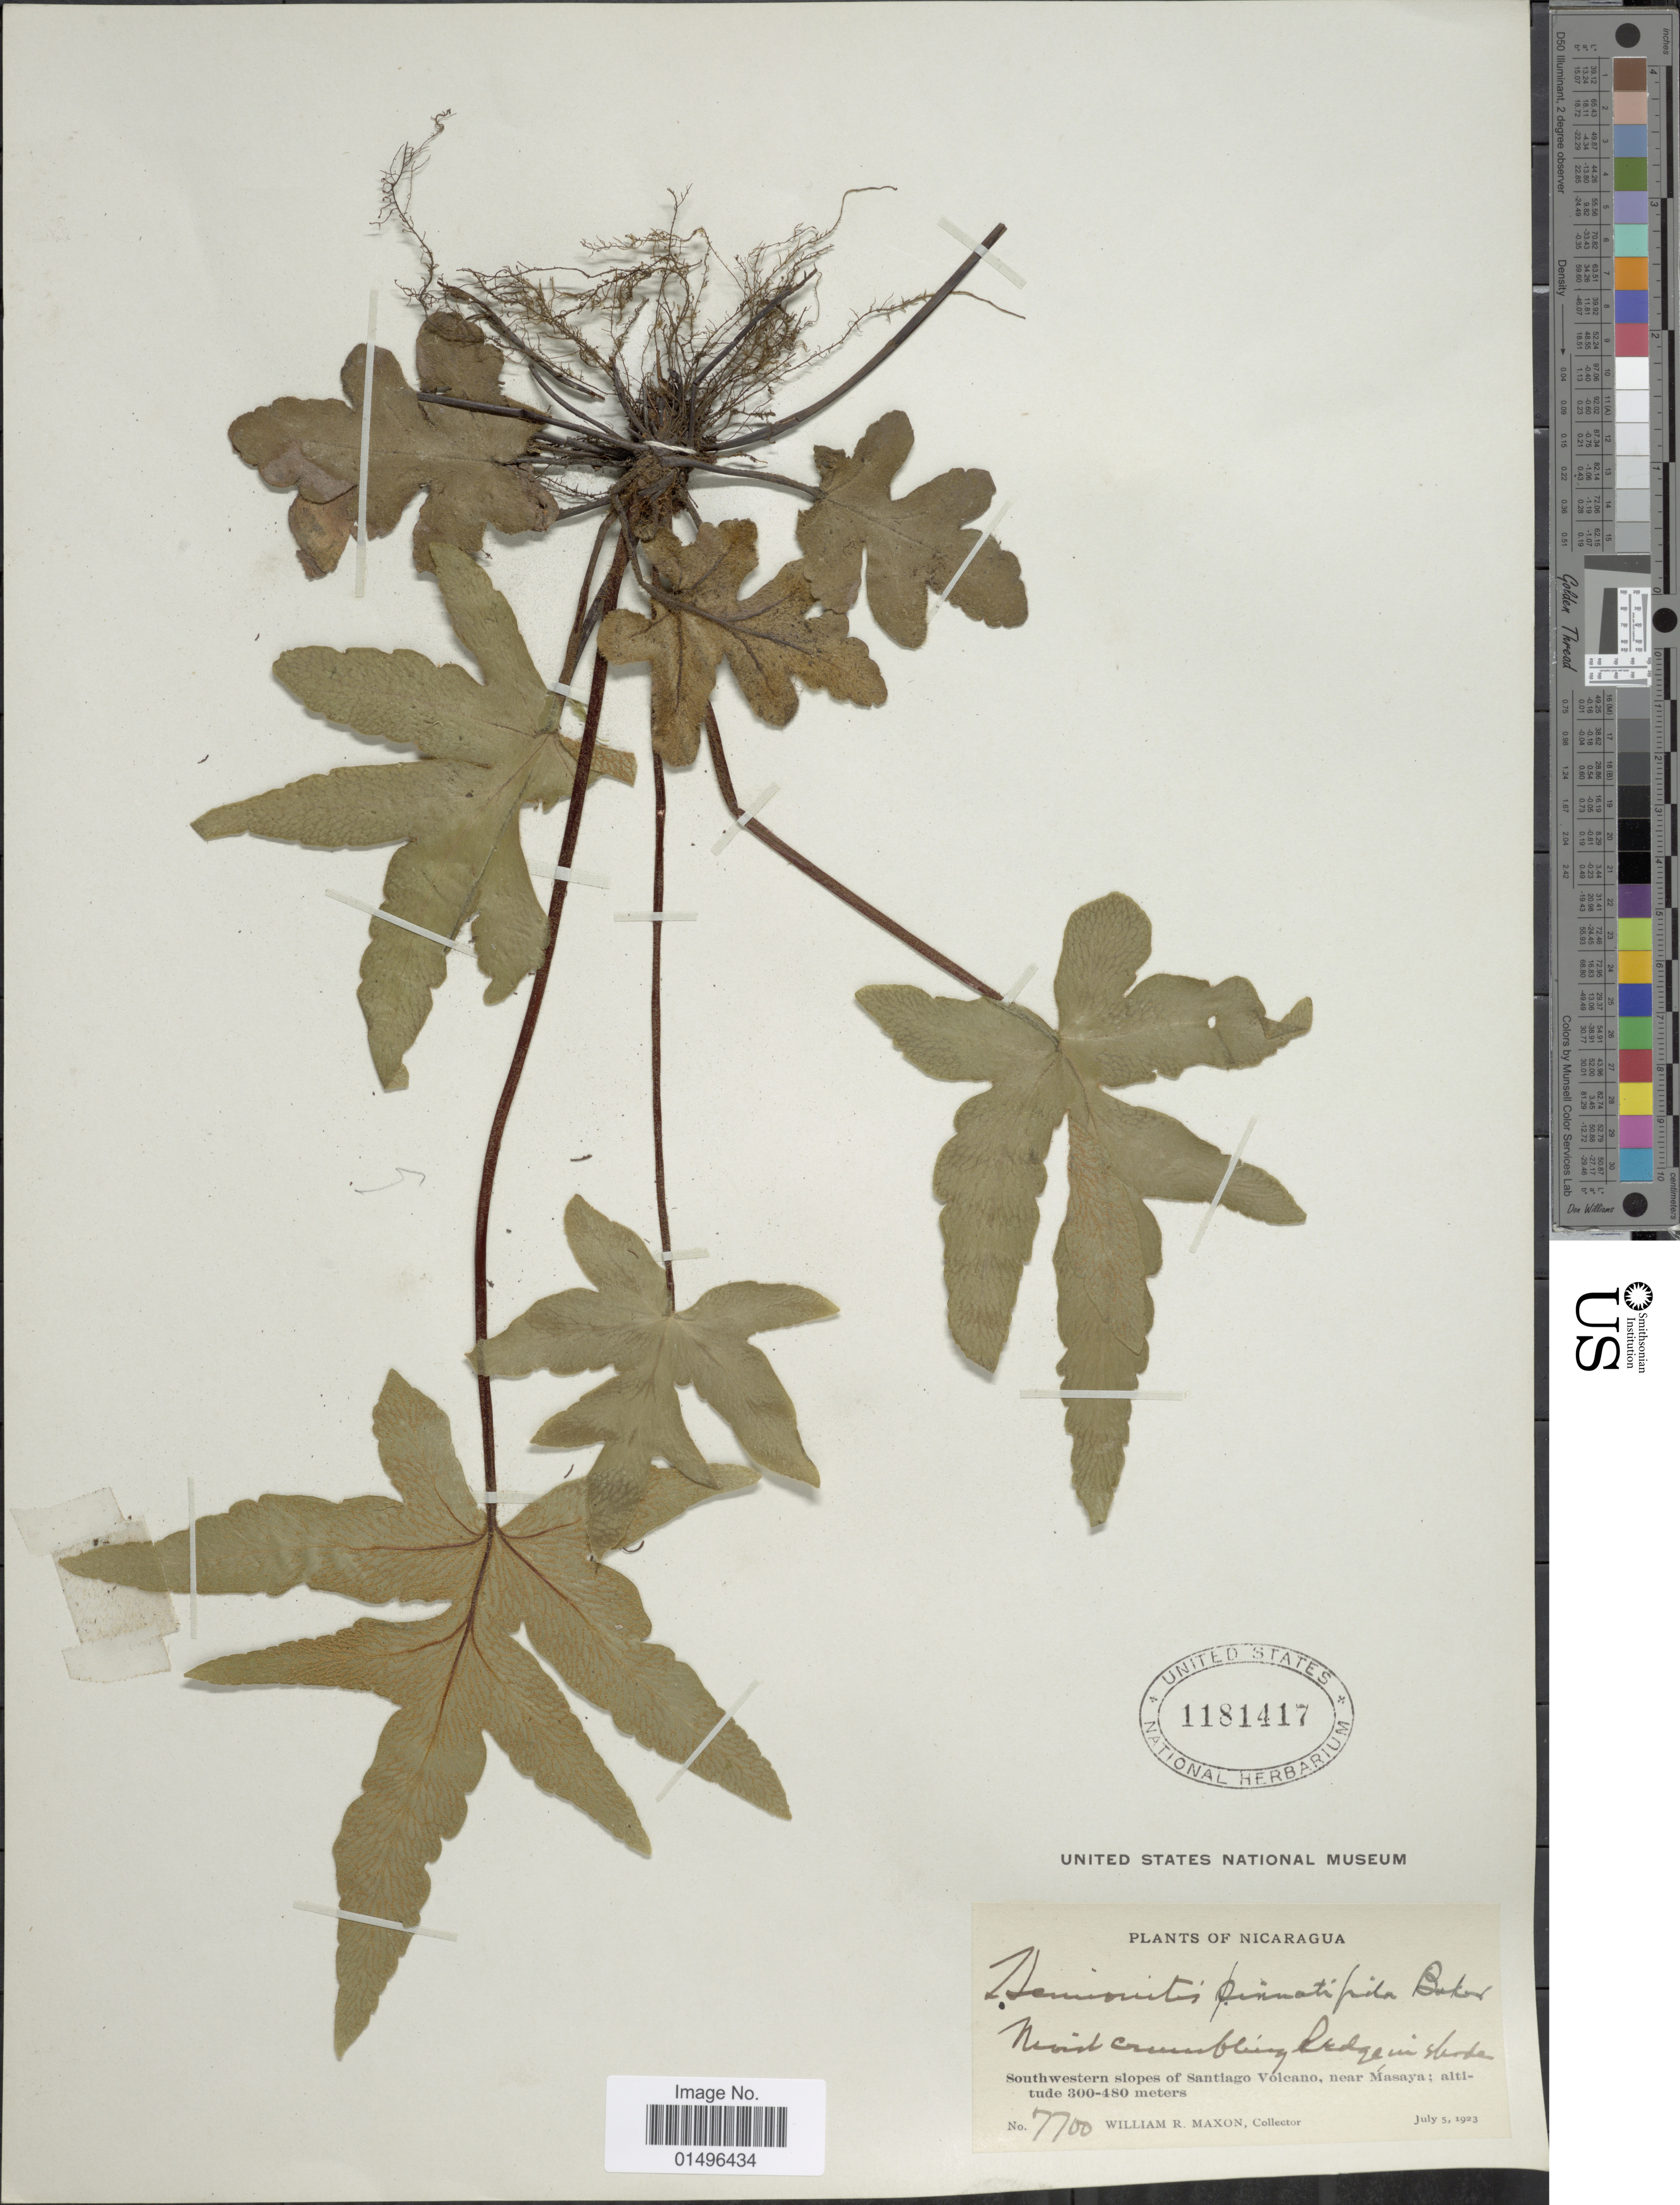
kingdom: Plantae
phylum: Tracheophyta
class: Polypodiopsida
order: Polypodiales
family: Pteridaceae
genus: Hemionitis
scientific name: Hemionitis pinnatifida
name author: Baker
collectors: W. R. Maxon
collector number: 7700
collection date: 1923-07-05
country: Nicaragua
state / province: Masaya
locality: Nicaragua, southwestern slopes of Santiago Volcano, near Masaya.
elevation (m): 300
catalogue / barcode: US 1181417